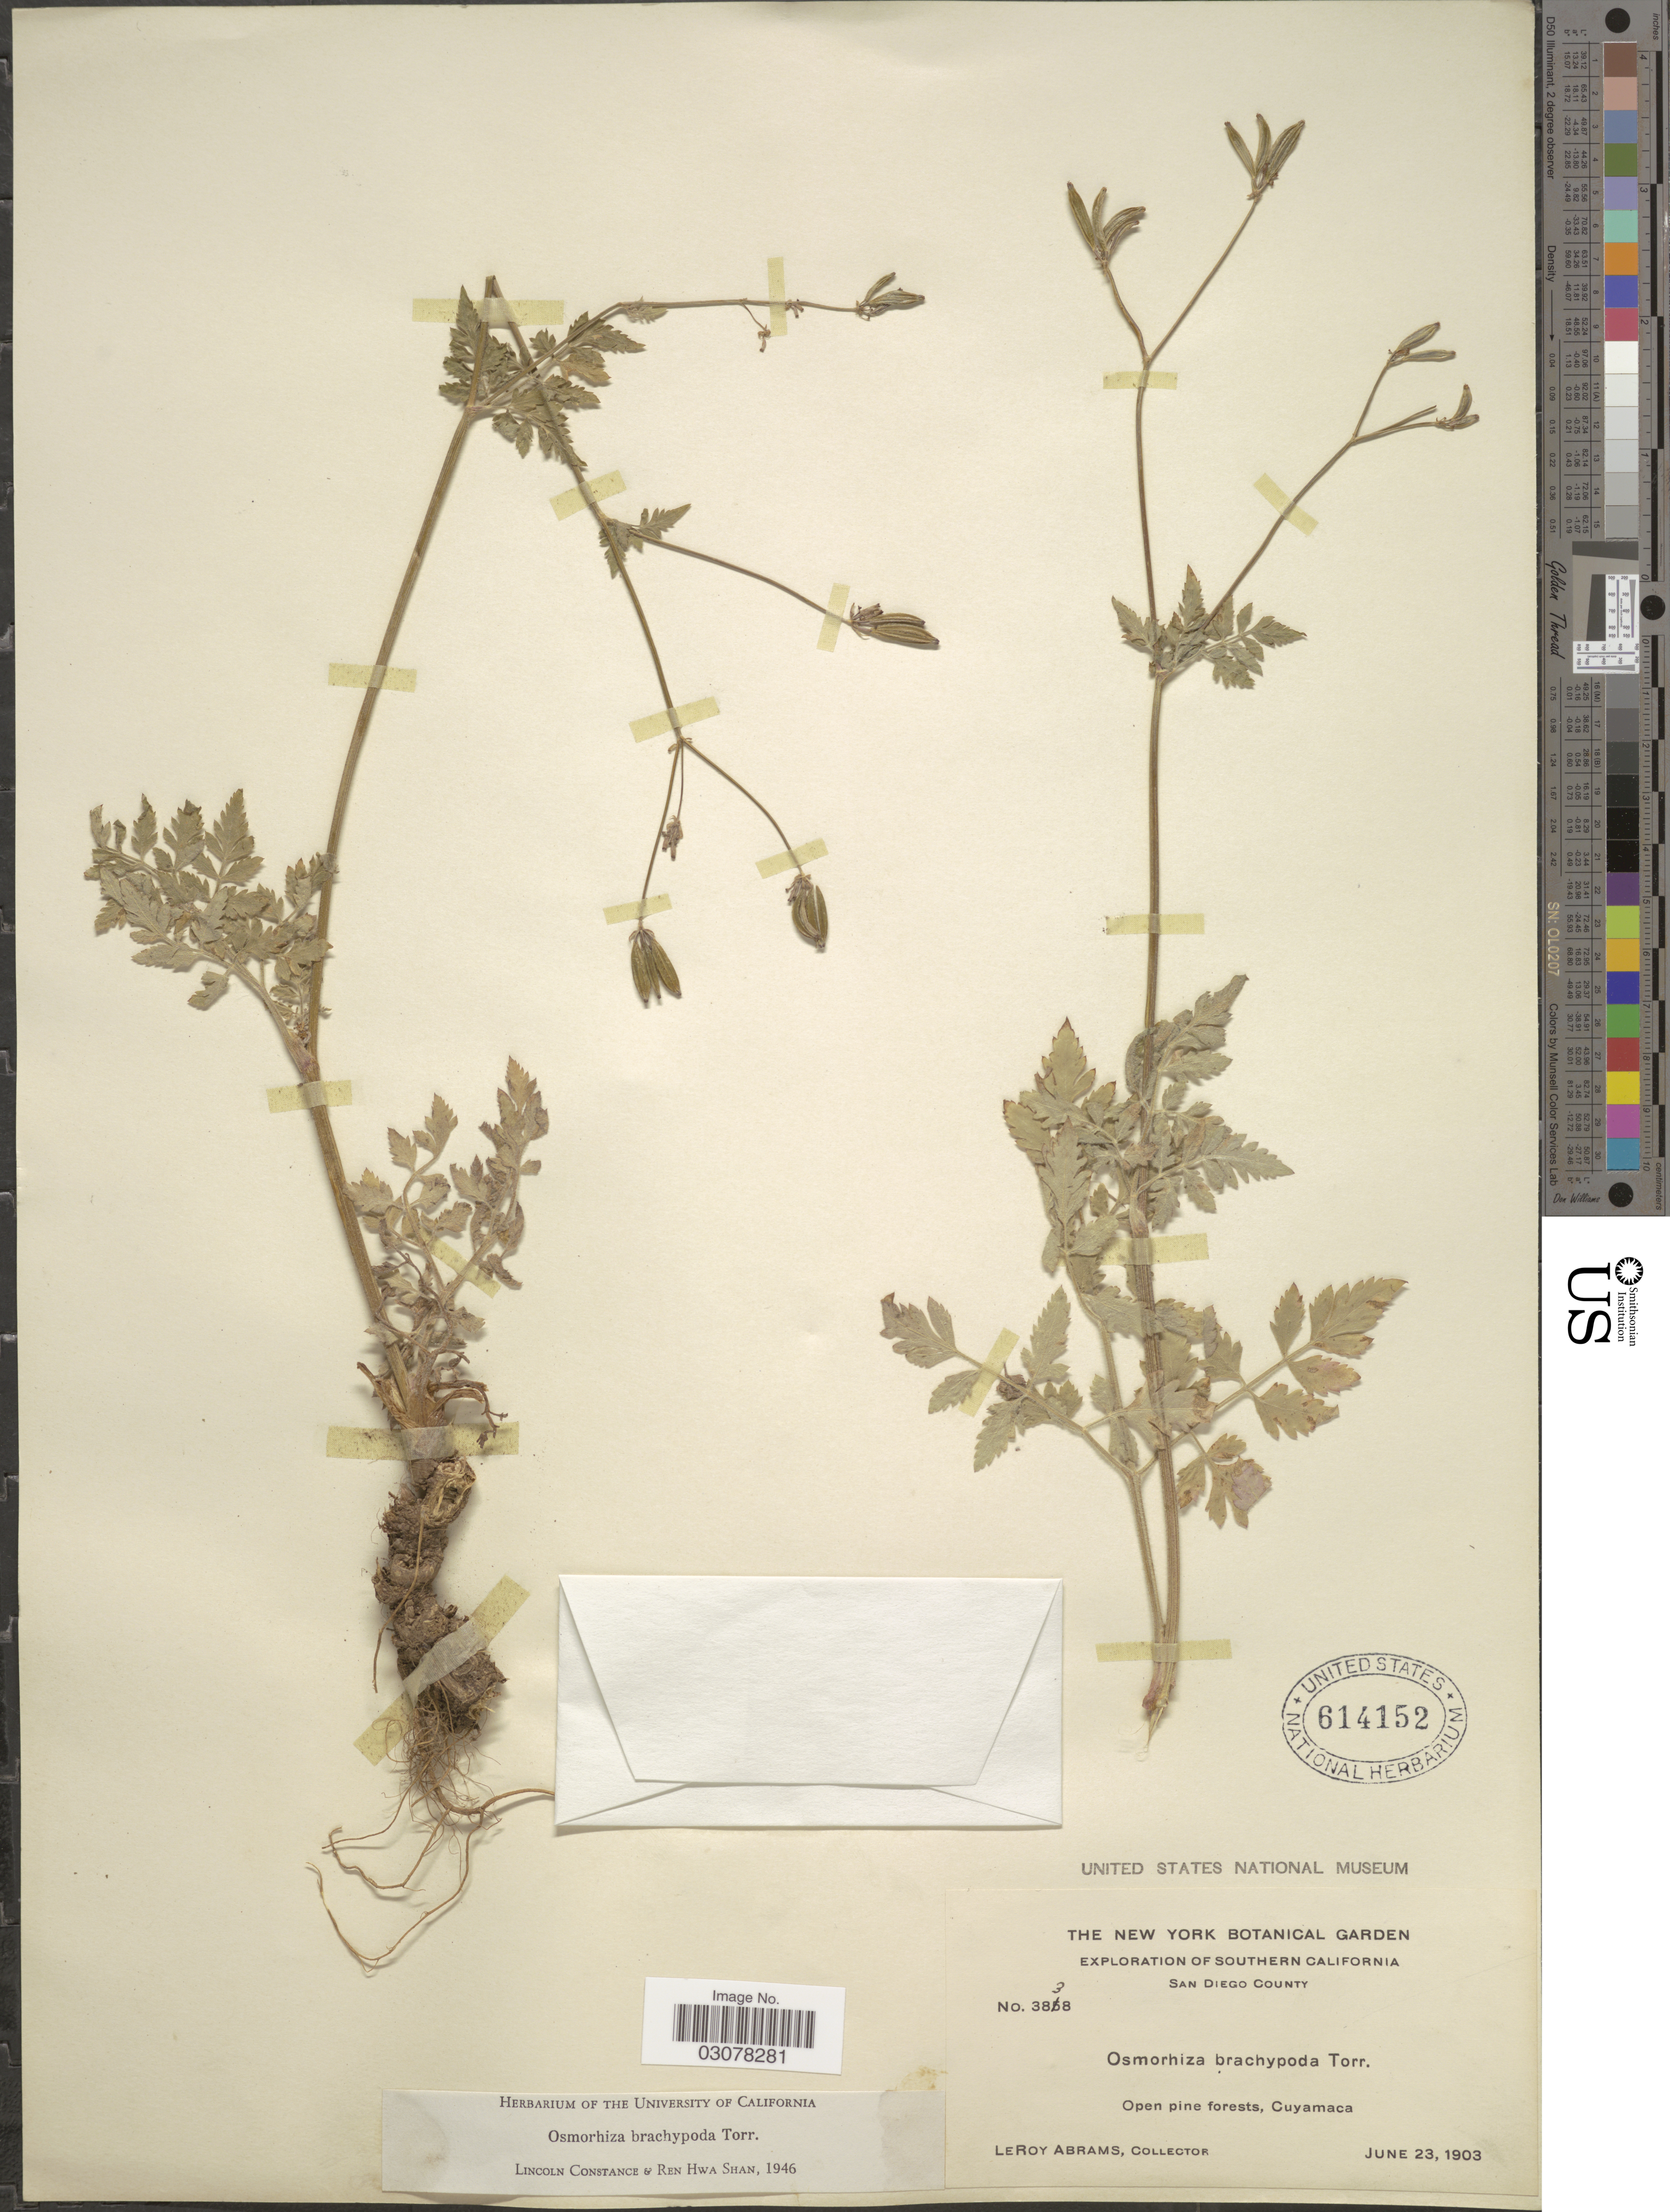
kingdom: Plantae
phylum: Tracheophyta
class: Magnoliopsida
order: Apiales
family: Apiaceae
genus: Osmorhiza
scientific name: Osmorhiza brachypoda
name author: Torr. ex Durand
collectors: L. Abrams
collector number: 3838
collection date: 1903-06-23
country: United States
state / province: California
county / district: San Diego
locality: Southern California. San Diego County. Open pine forests, Cuyamaca.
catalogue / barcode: US 614152